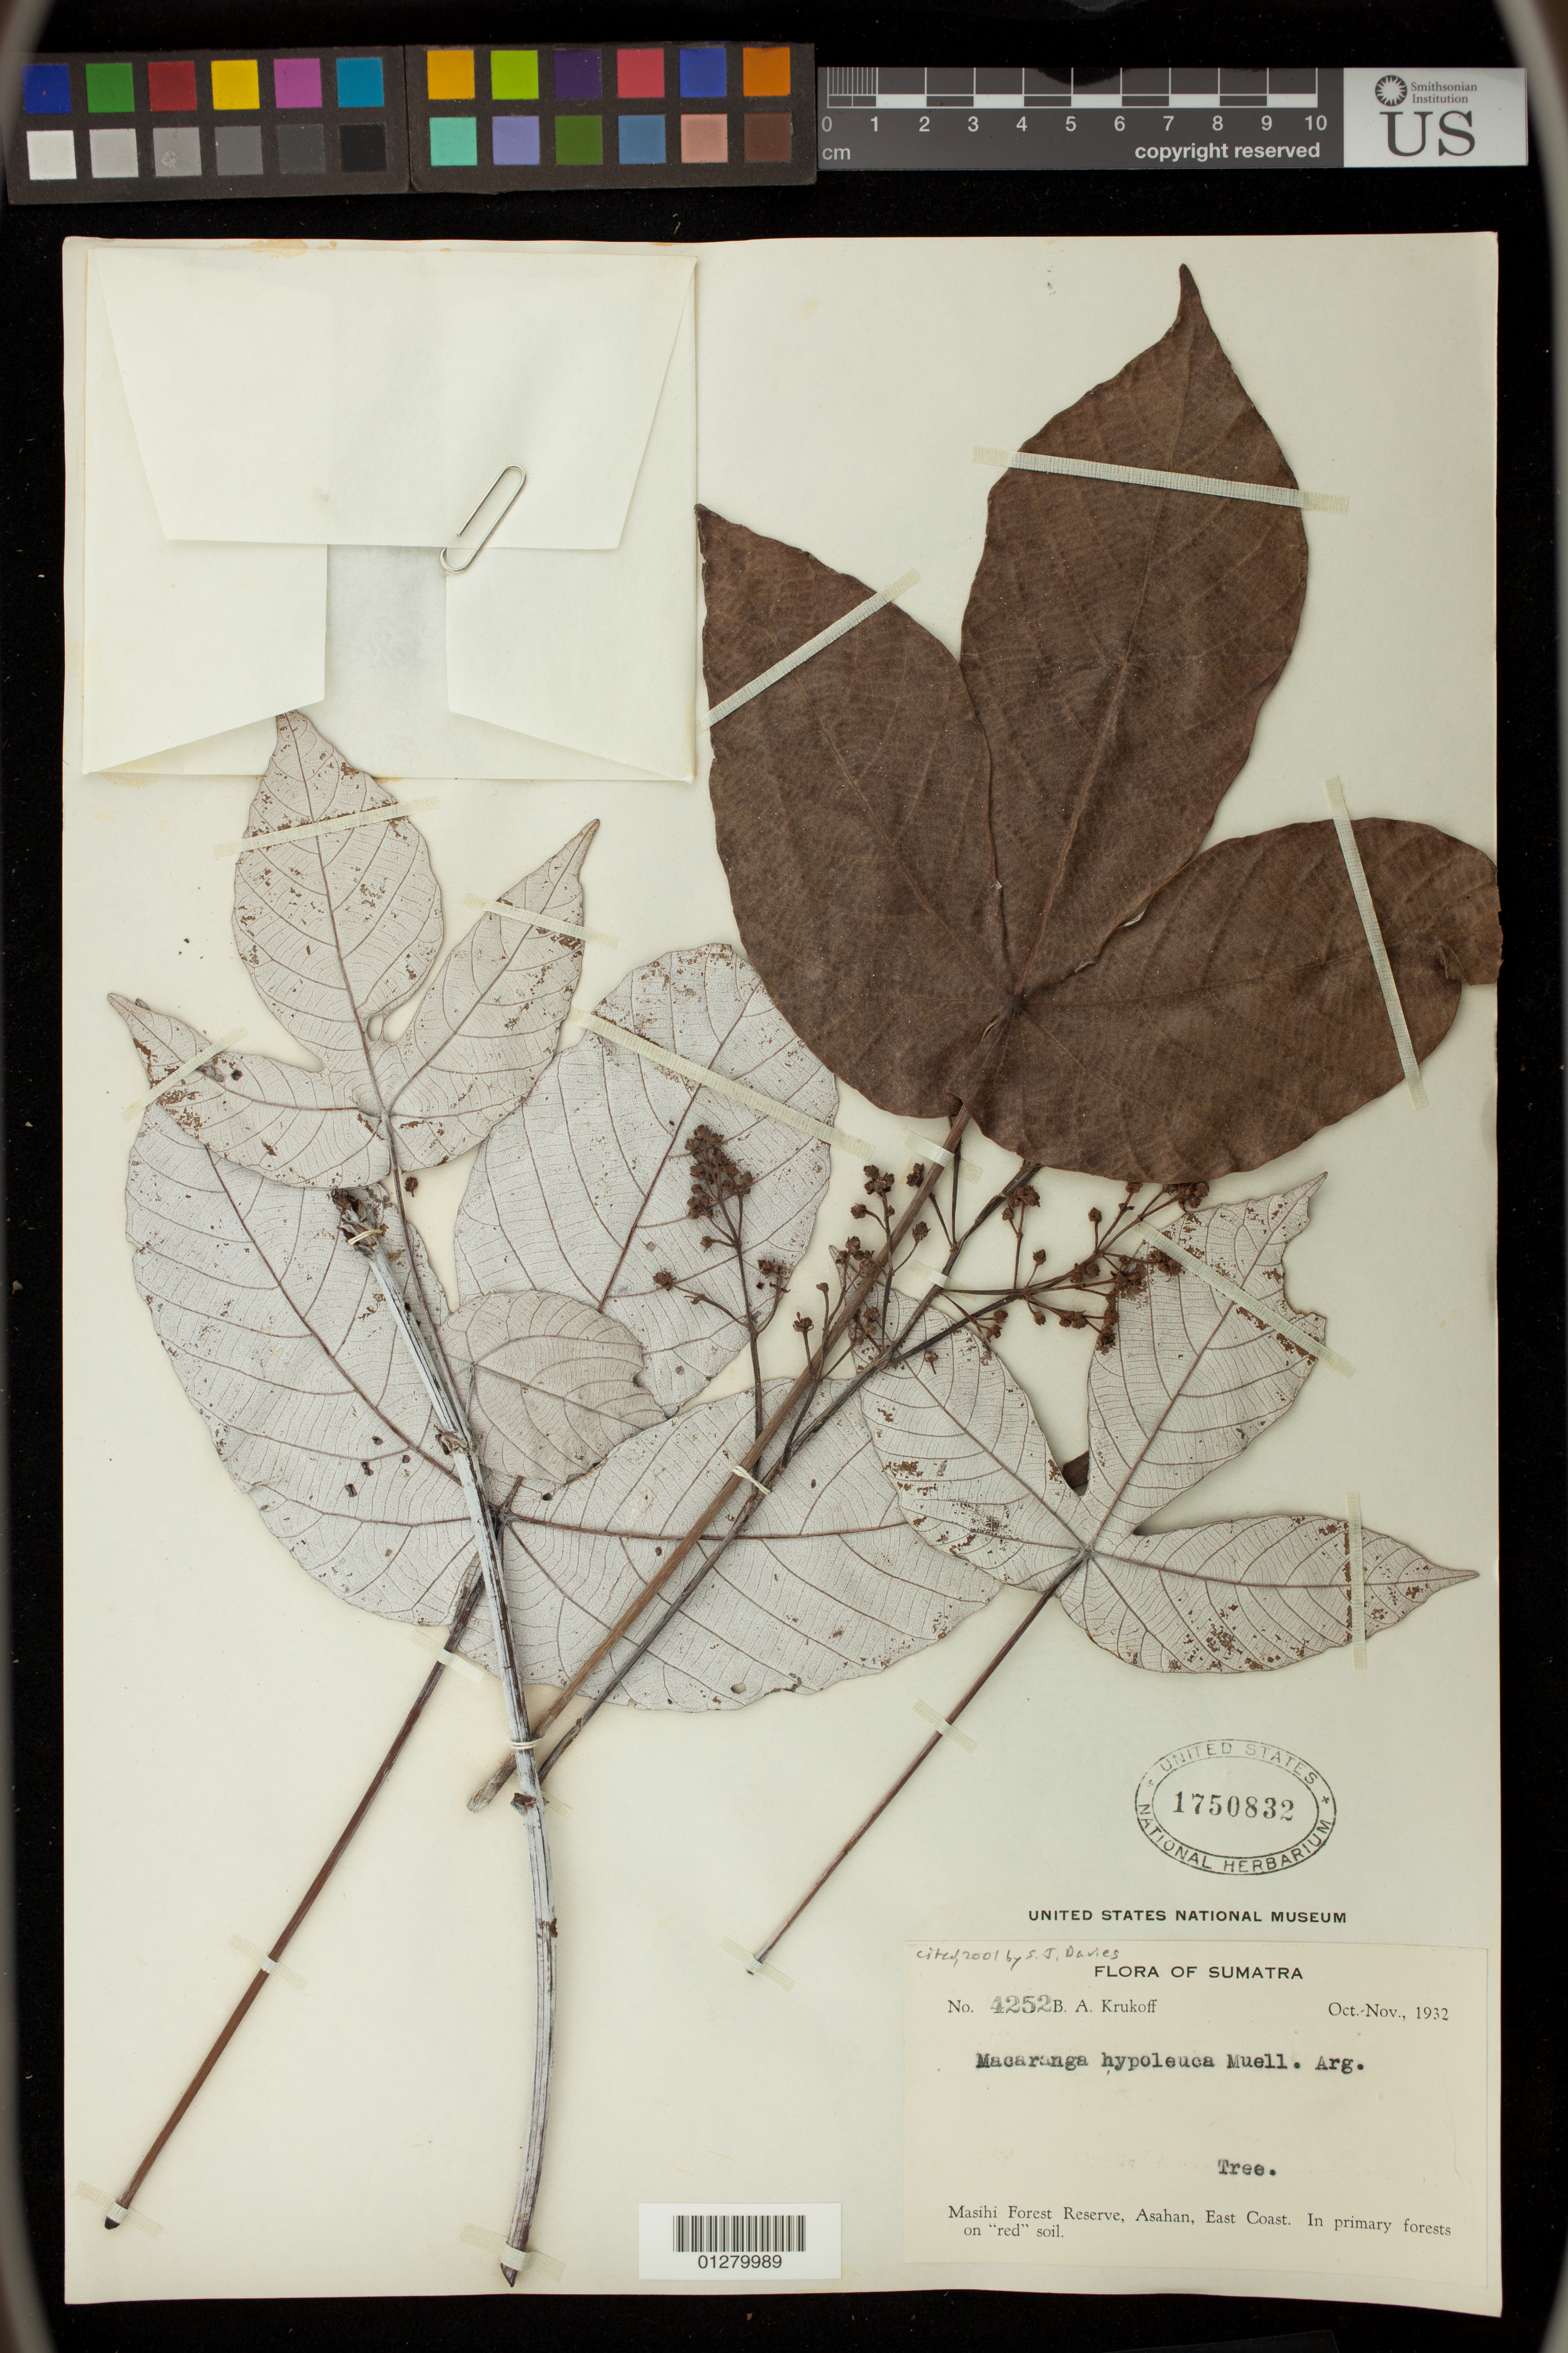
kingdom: Plantae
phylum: Tracheophyta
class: Magnoliopsida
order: Malpighiales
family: Euphorbiaceae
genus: Macaranga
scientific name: Macaranga hypoleuca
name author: (Rchb. f. & Zoll.) Müll. Arg.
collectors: B. A. Krukoff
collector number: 4252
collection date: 1932-10/1932-11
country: Indonesia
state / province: Sumatra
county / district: Sumatera Utara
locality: Masihi Forest Reserve, Asahan, East Coast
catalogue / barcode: US 1750832